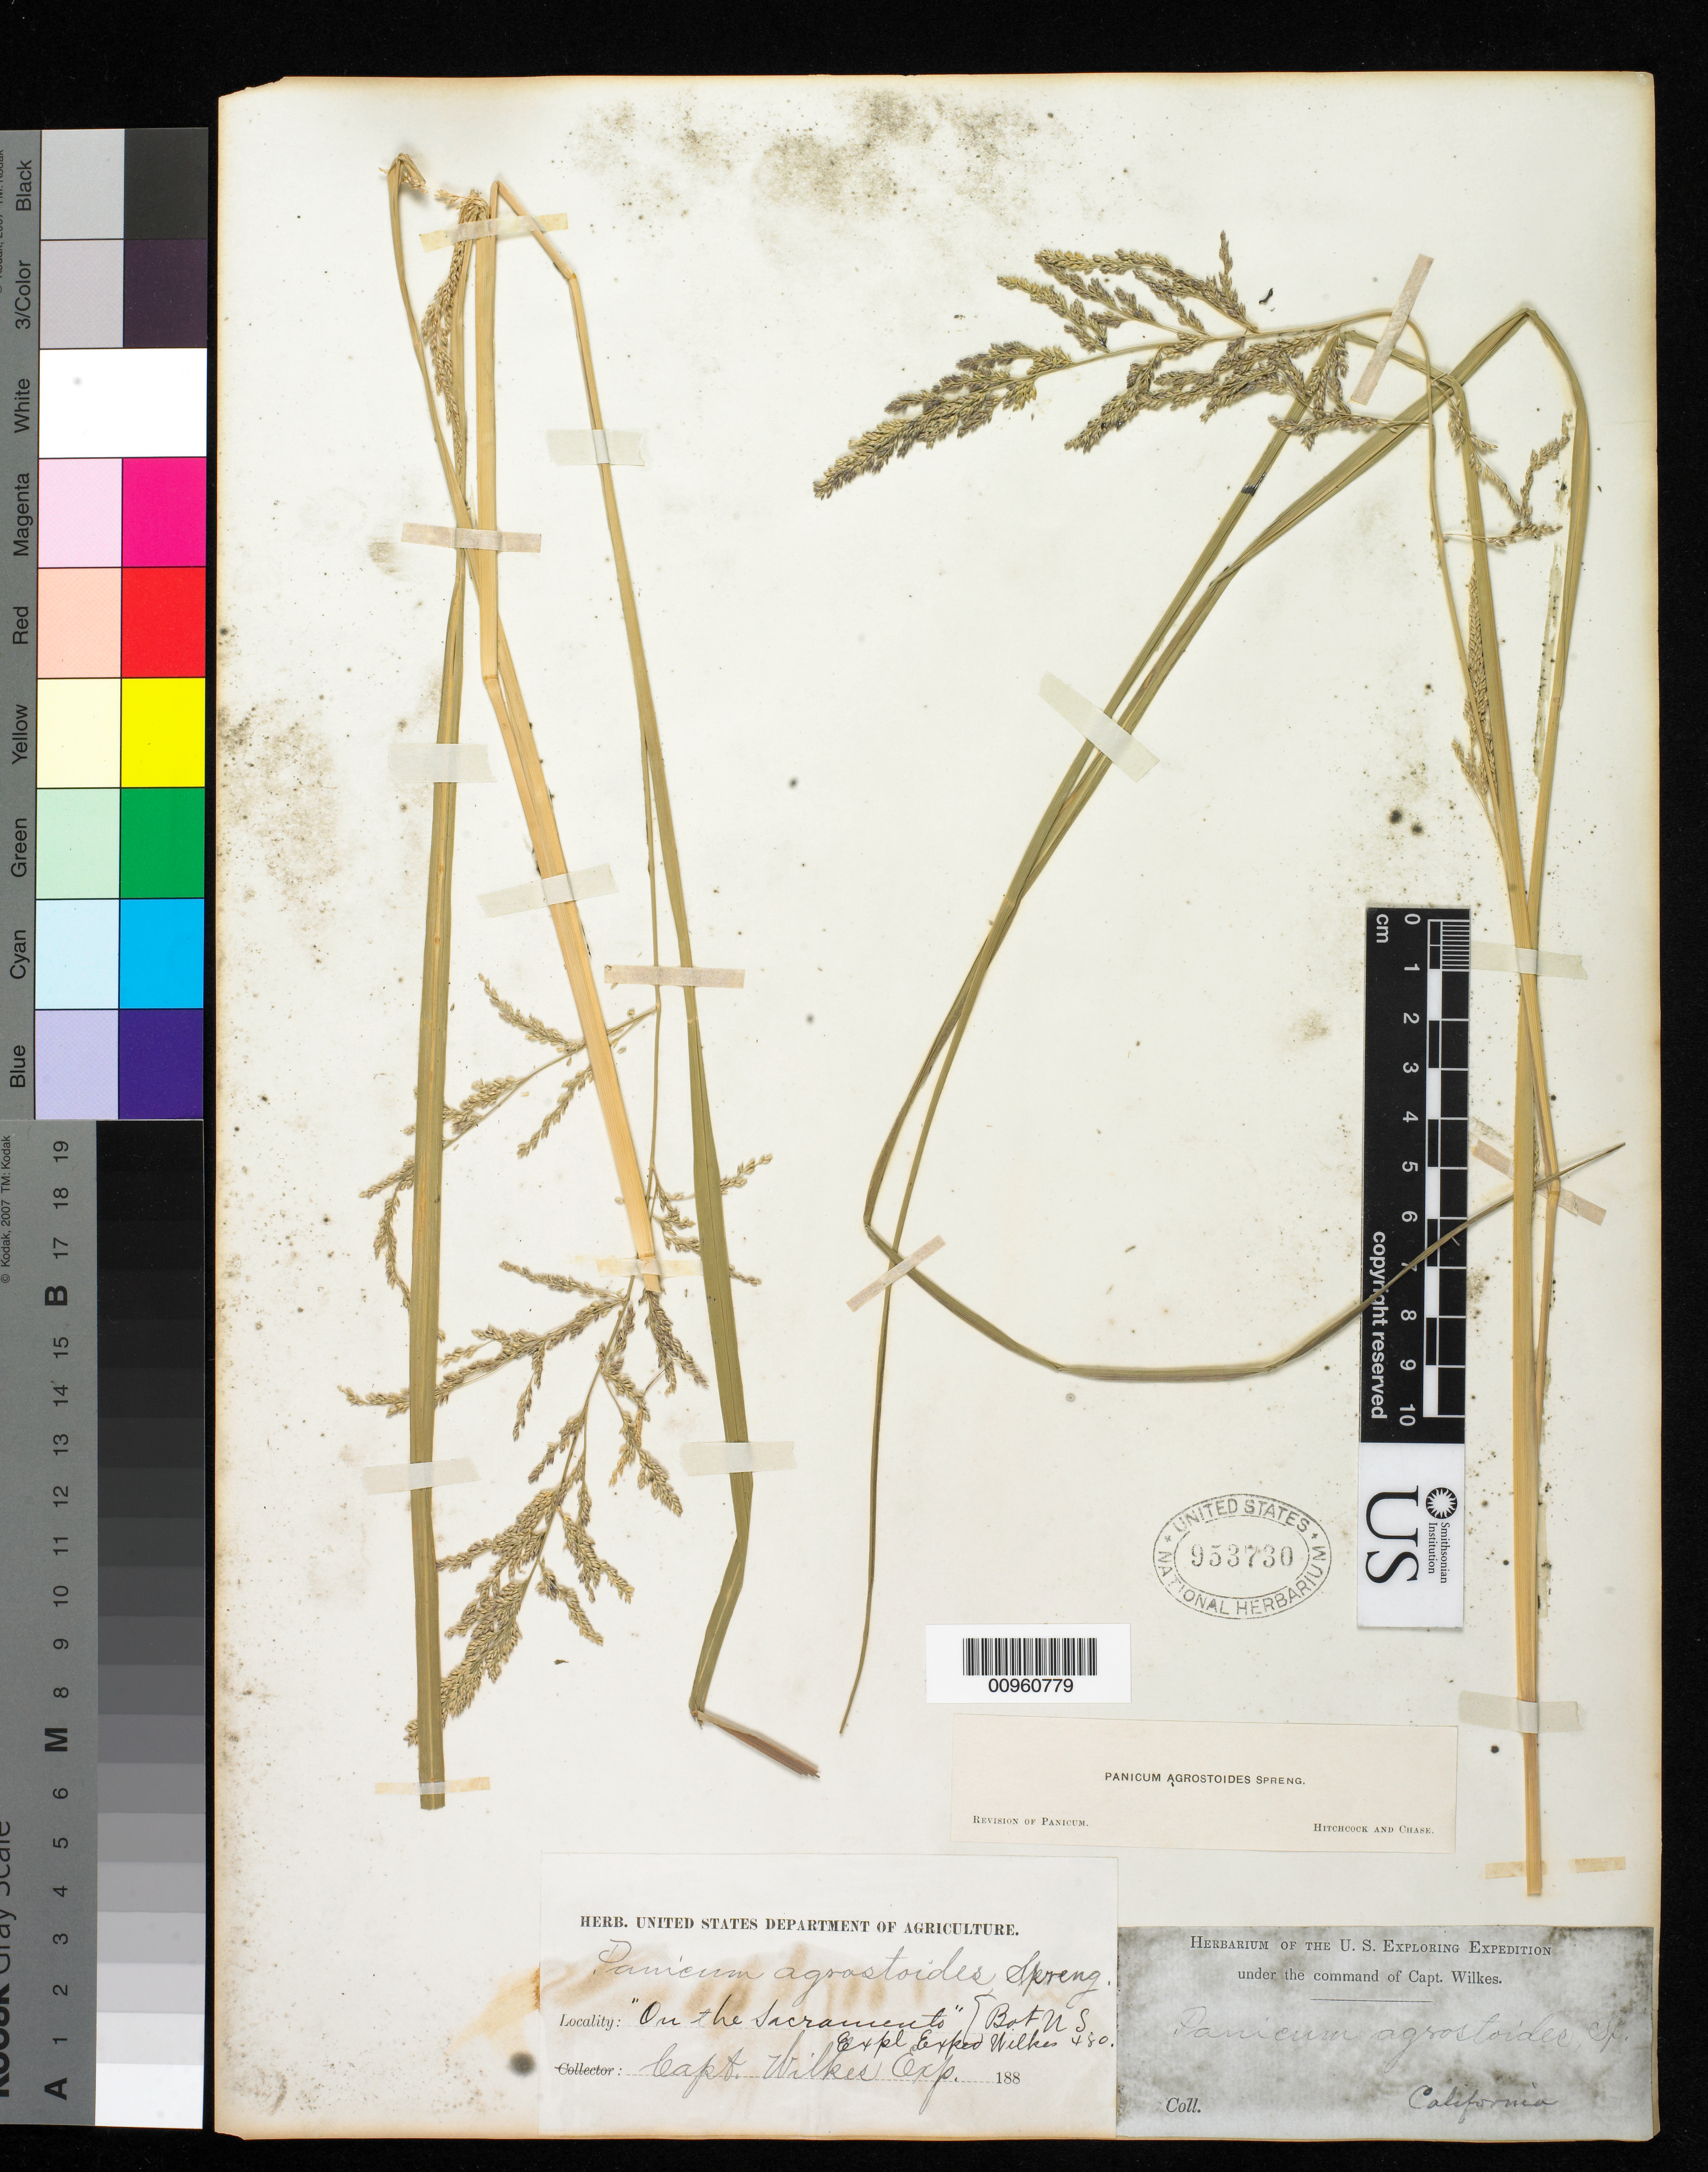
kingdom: Plantae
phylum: Tracheophyta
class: Liliopsida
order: Poales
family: Poaceae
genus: Panicum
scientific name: Panicum rigidulum var. rigidulum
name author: Bosc ex Nees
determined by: Poaceae Reorganization Project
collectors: Wilkes Explor. Exped.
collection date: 1838/1842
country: United States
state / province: California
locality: California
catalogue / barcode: US 953730